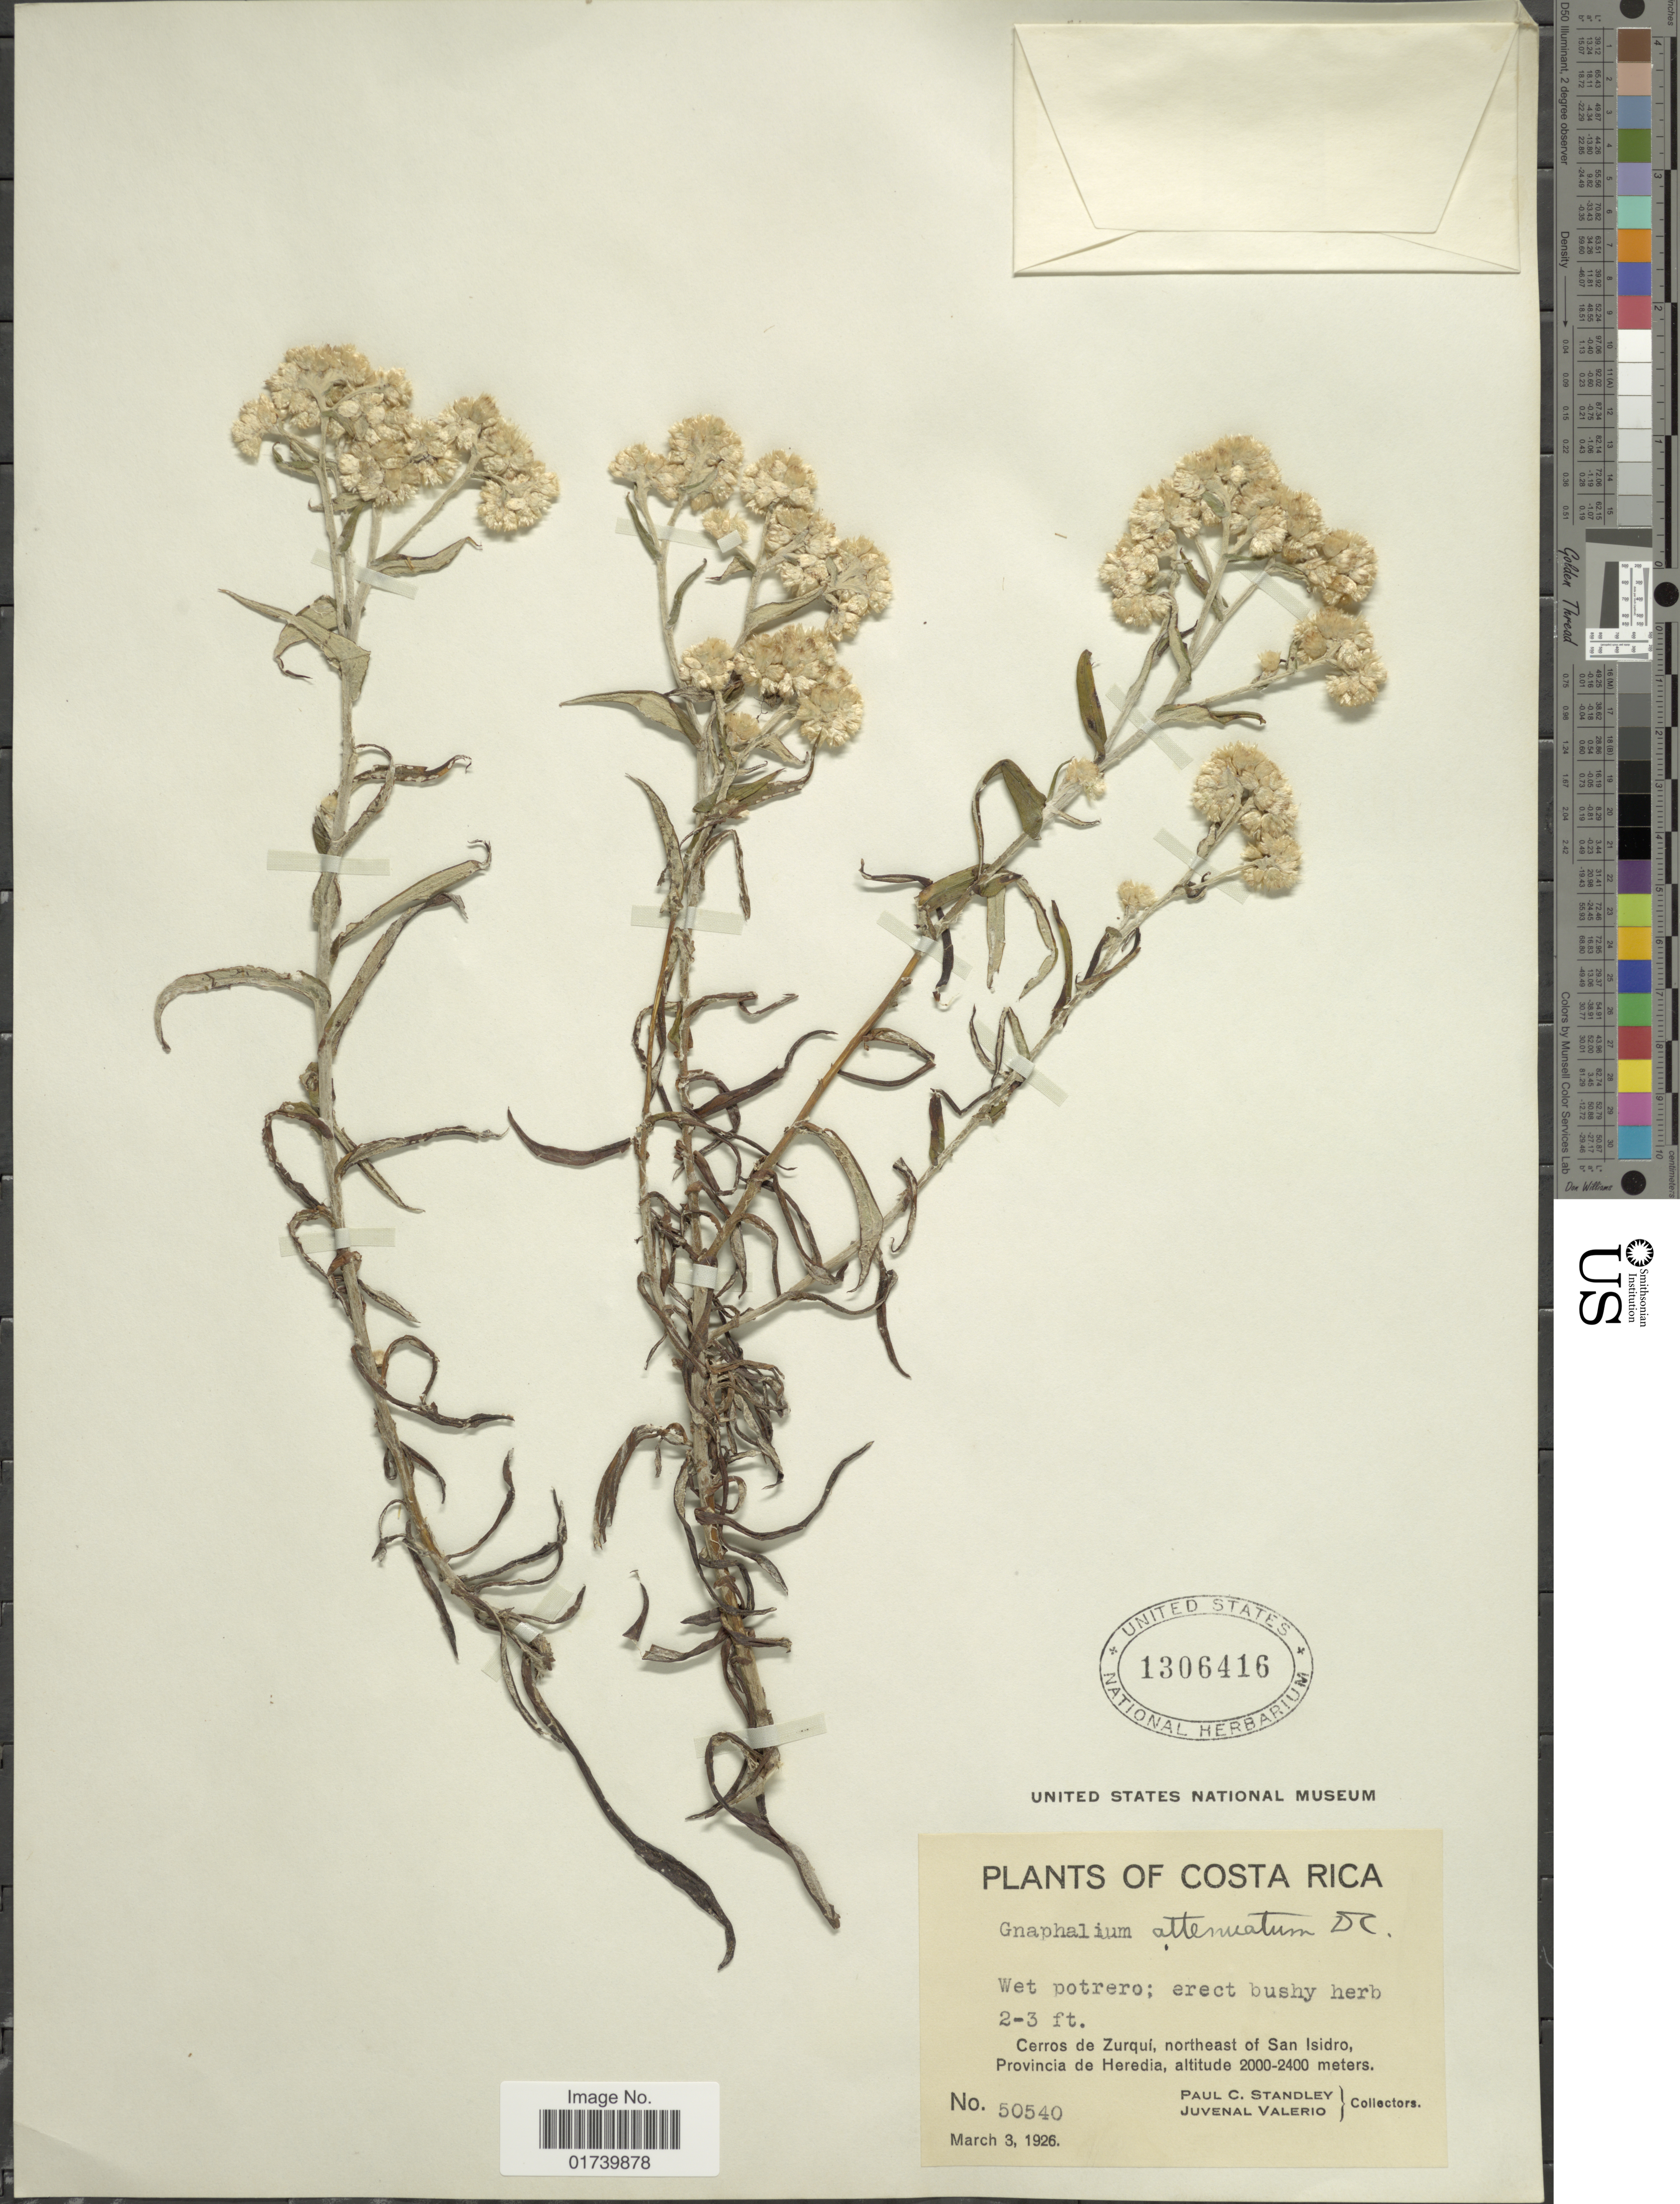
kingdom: Plantae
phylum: Tracheophyta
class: Magnoliopsida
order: Asterales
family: Asteraceae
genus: Pseudognaphalium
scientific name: Pseudognaphalium attenuatum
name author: (DC.) Anderb.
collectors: P. C. Standley & J. Valerio R.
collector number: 50540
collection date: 1926-03-03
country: Costa Rica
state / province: Heredia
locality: Cerros de Zurqui, northeast of San isidro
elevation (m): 2000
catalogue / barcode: US 1306416